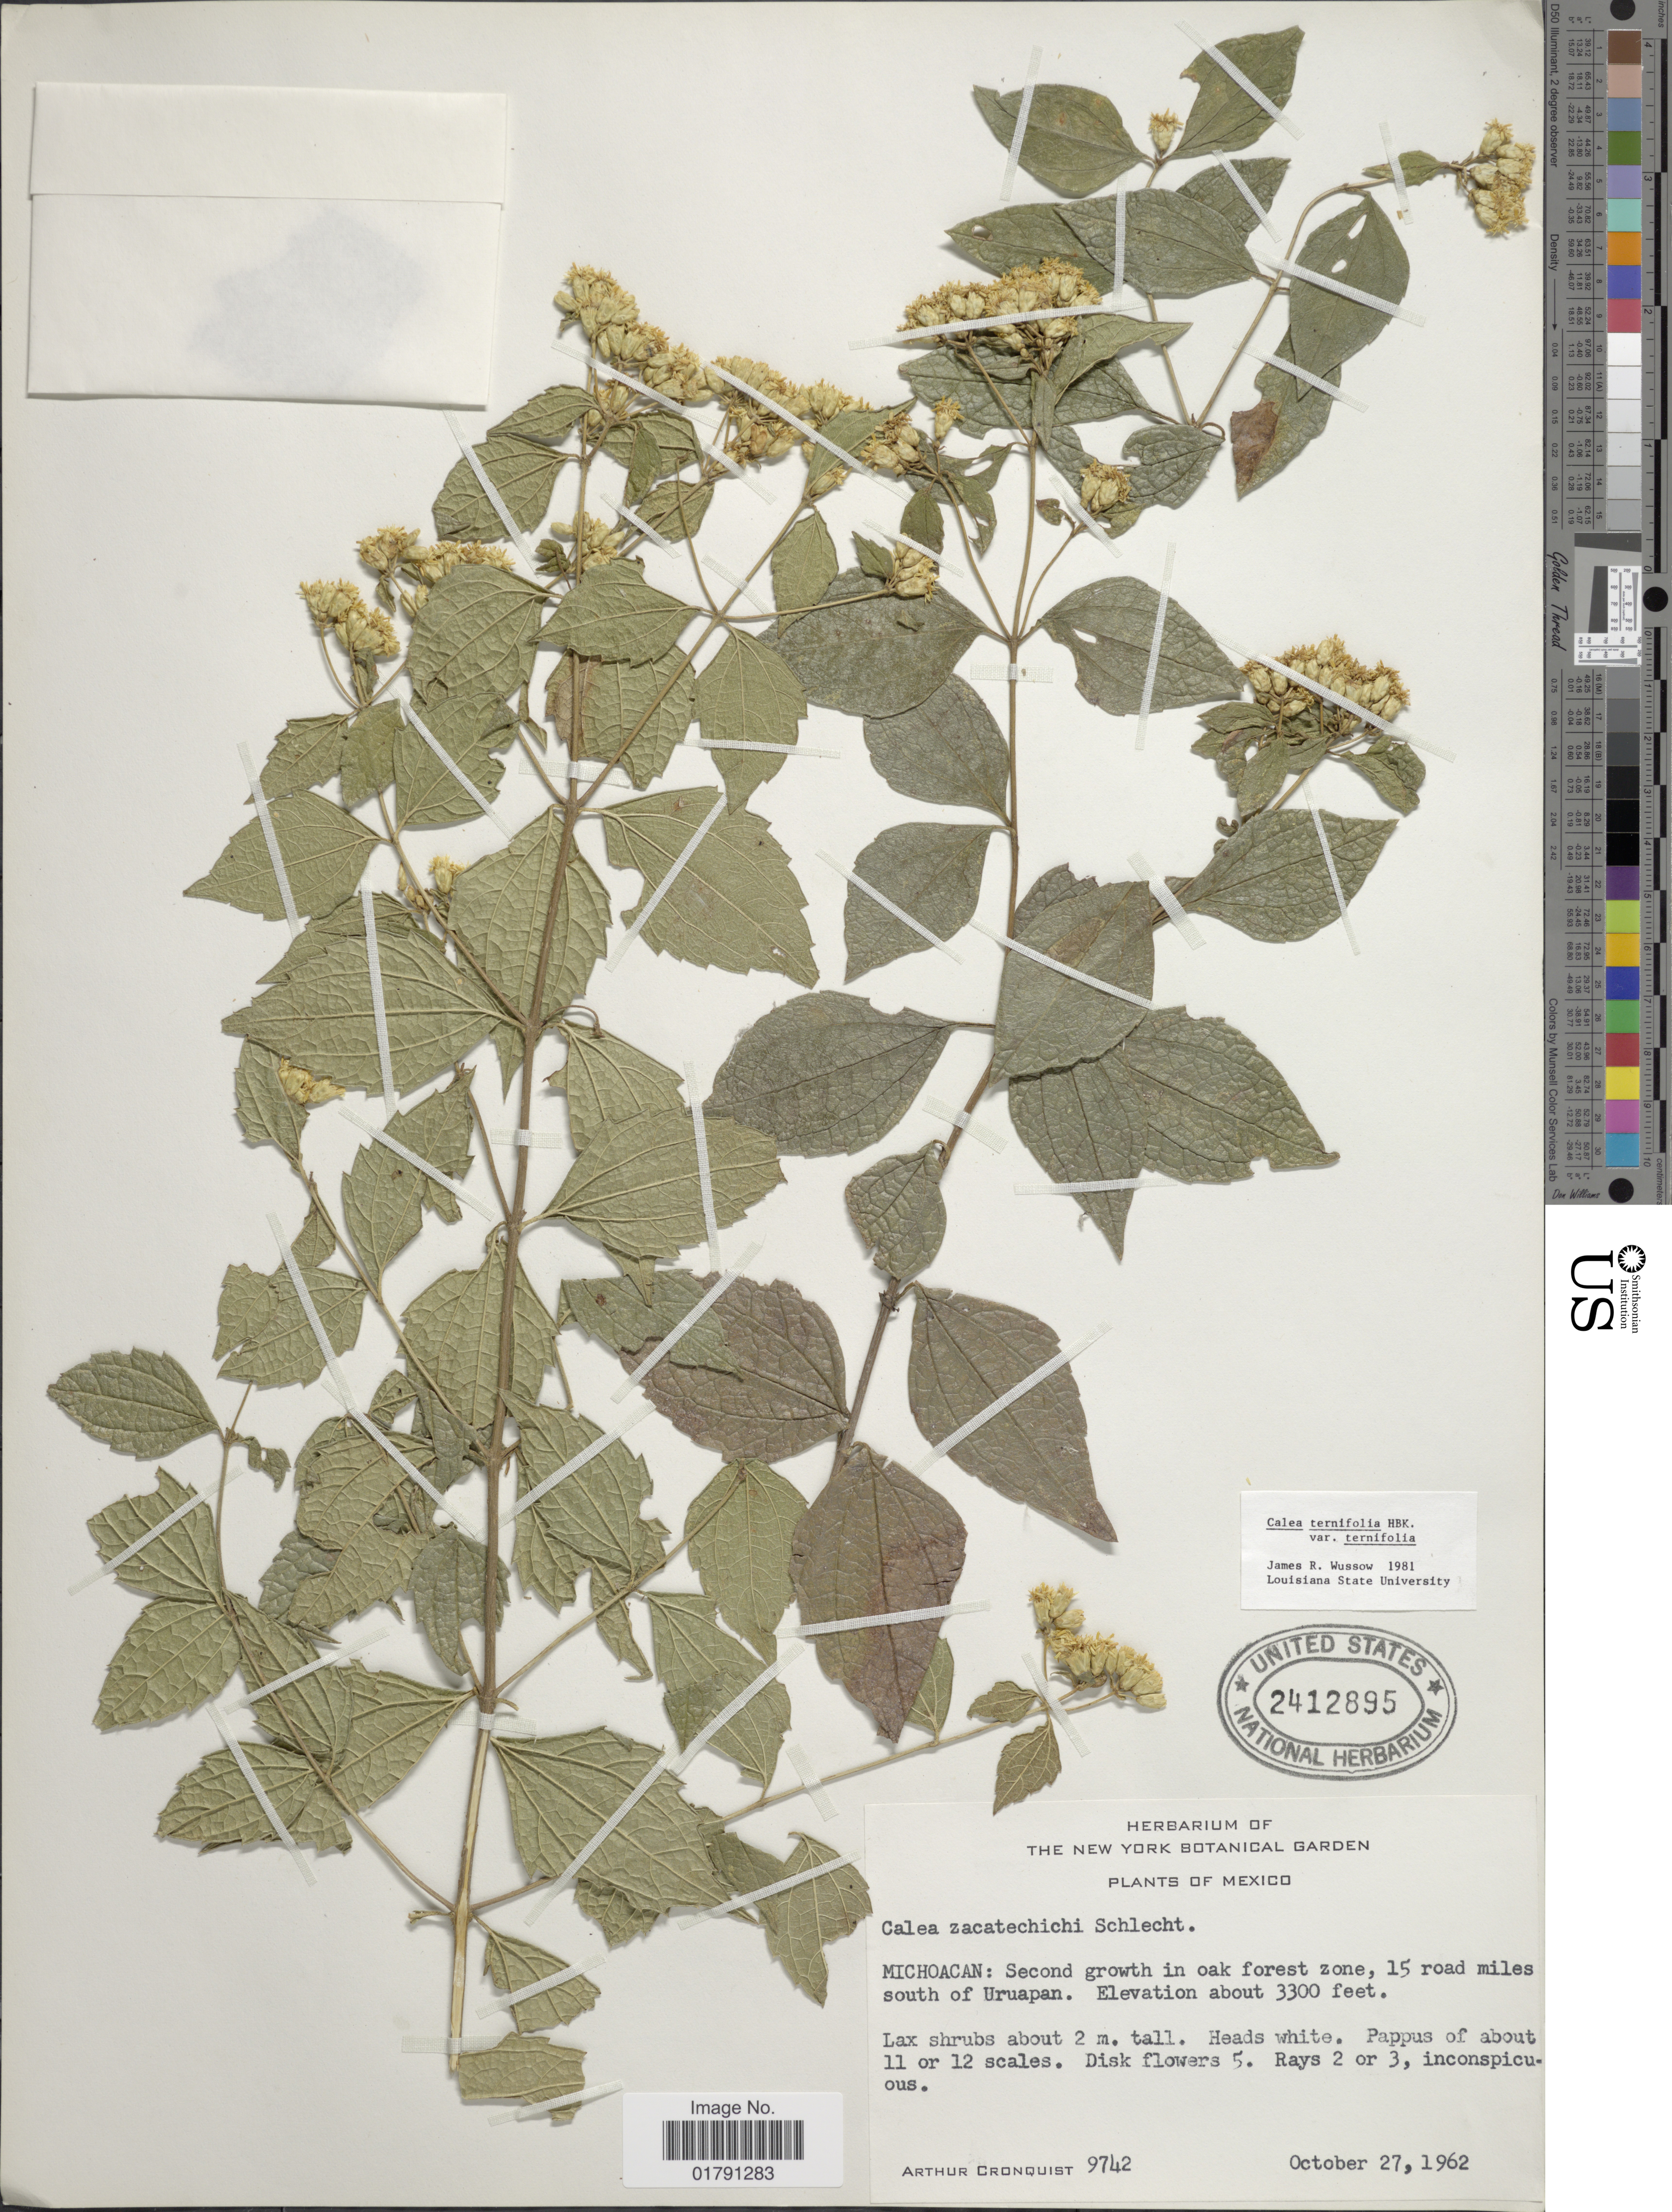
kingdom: Plantae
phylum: Tracheophyta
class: Magnoliopsida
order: Asterales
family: Asteraceae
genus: Calea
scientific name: Calea ternifolia var. ternifolia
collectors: A. J. Cronquist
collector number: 9742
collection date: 1962-10-27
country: Mexico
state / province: Michoacán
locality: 15 road miles south of Uruapan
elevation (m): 1006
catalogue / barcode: US 2412895